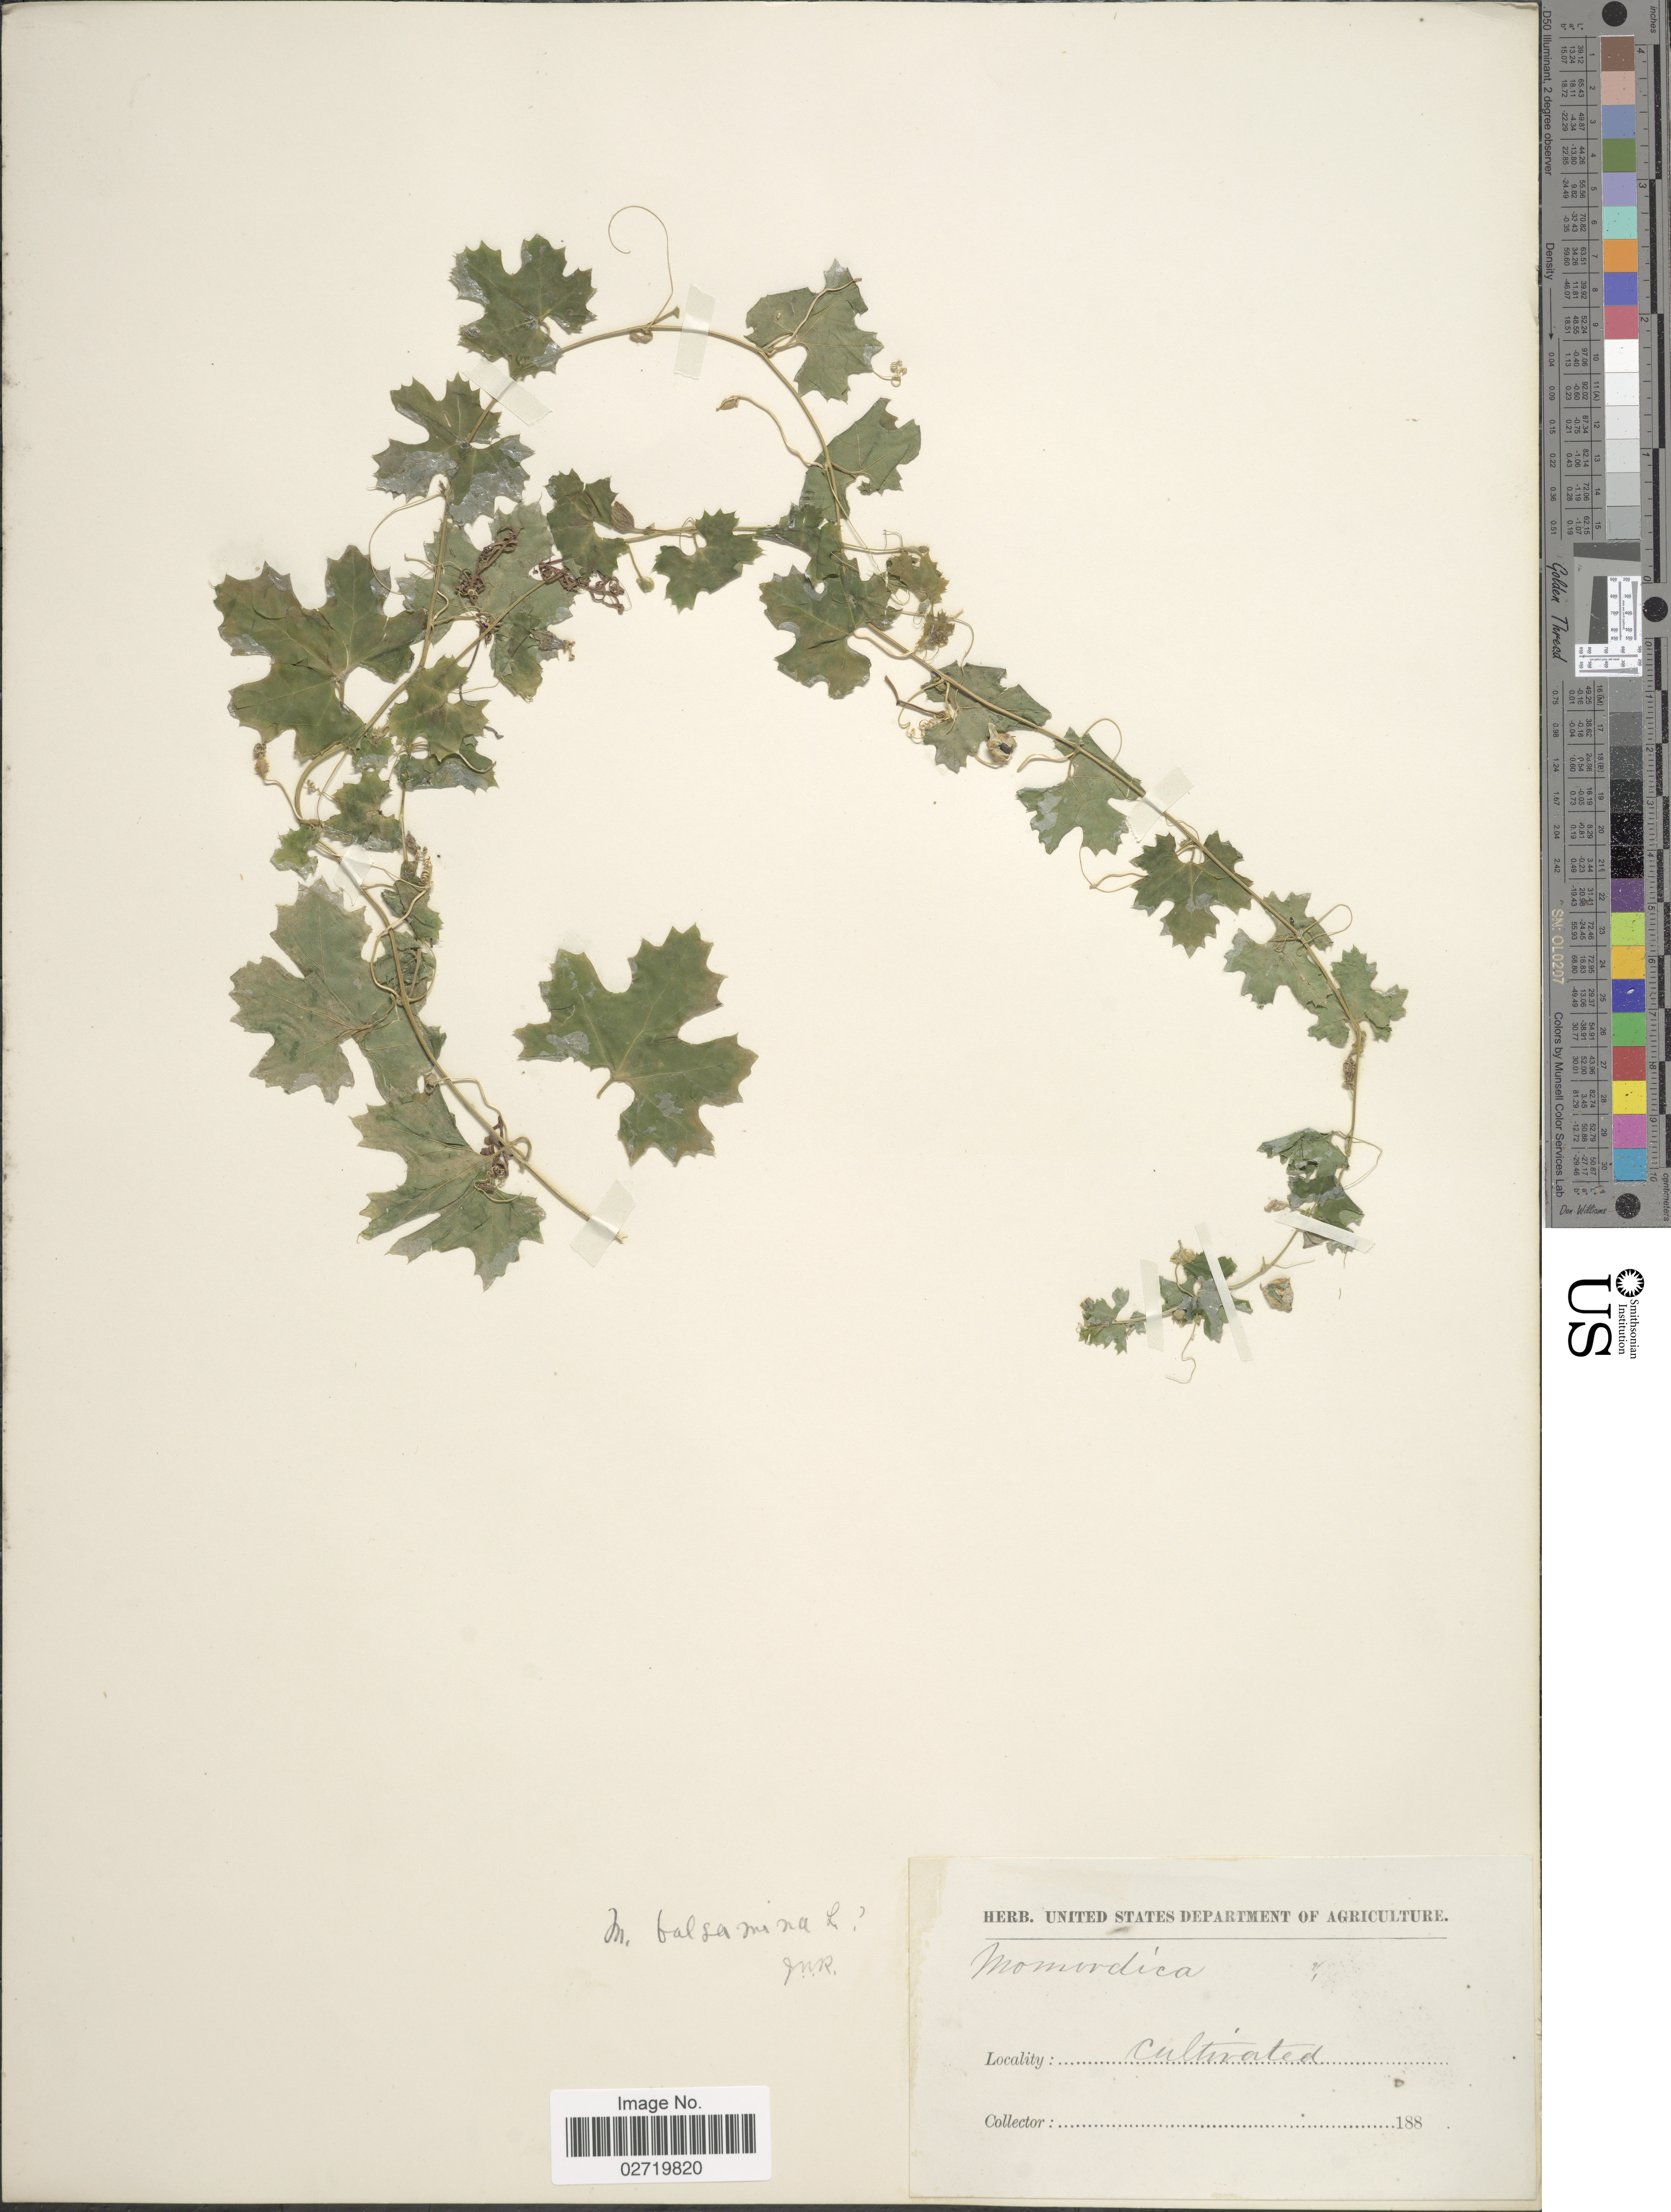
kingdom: Plantae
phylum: Tracheophyta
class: Magnoliopsida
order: Cucurbitales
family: Cucurbitaceae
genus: Momordica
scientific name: Momordica balsamina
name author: L.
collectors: ex herb. U. S. Department of Agriculture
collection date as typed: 188